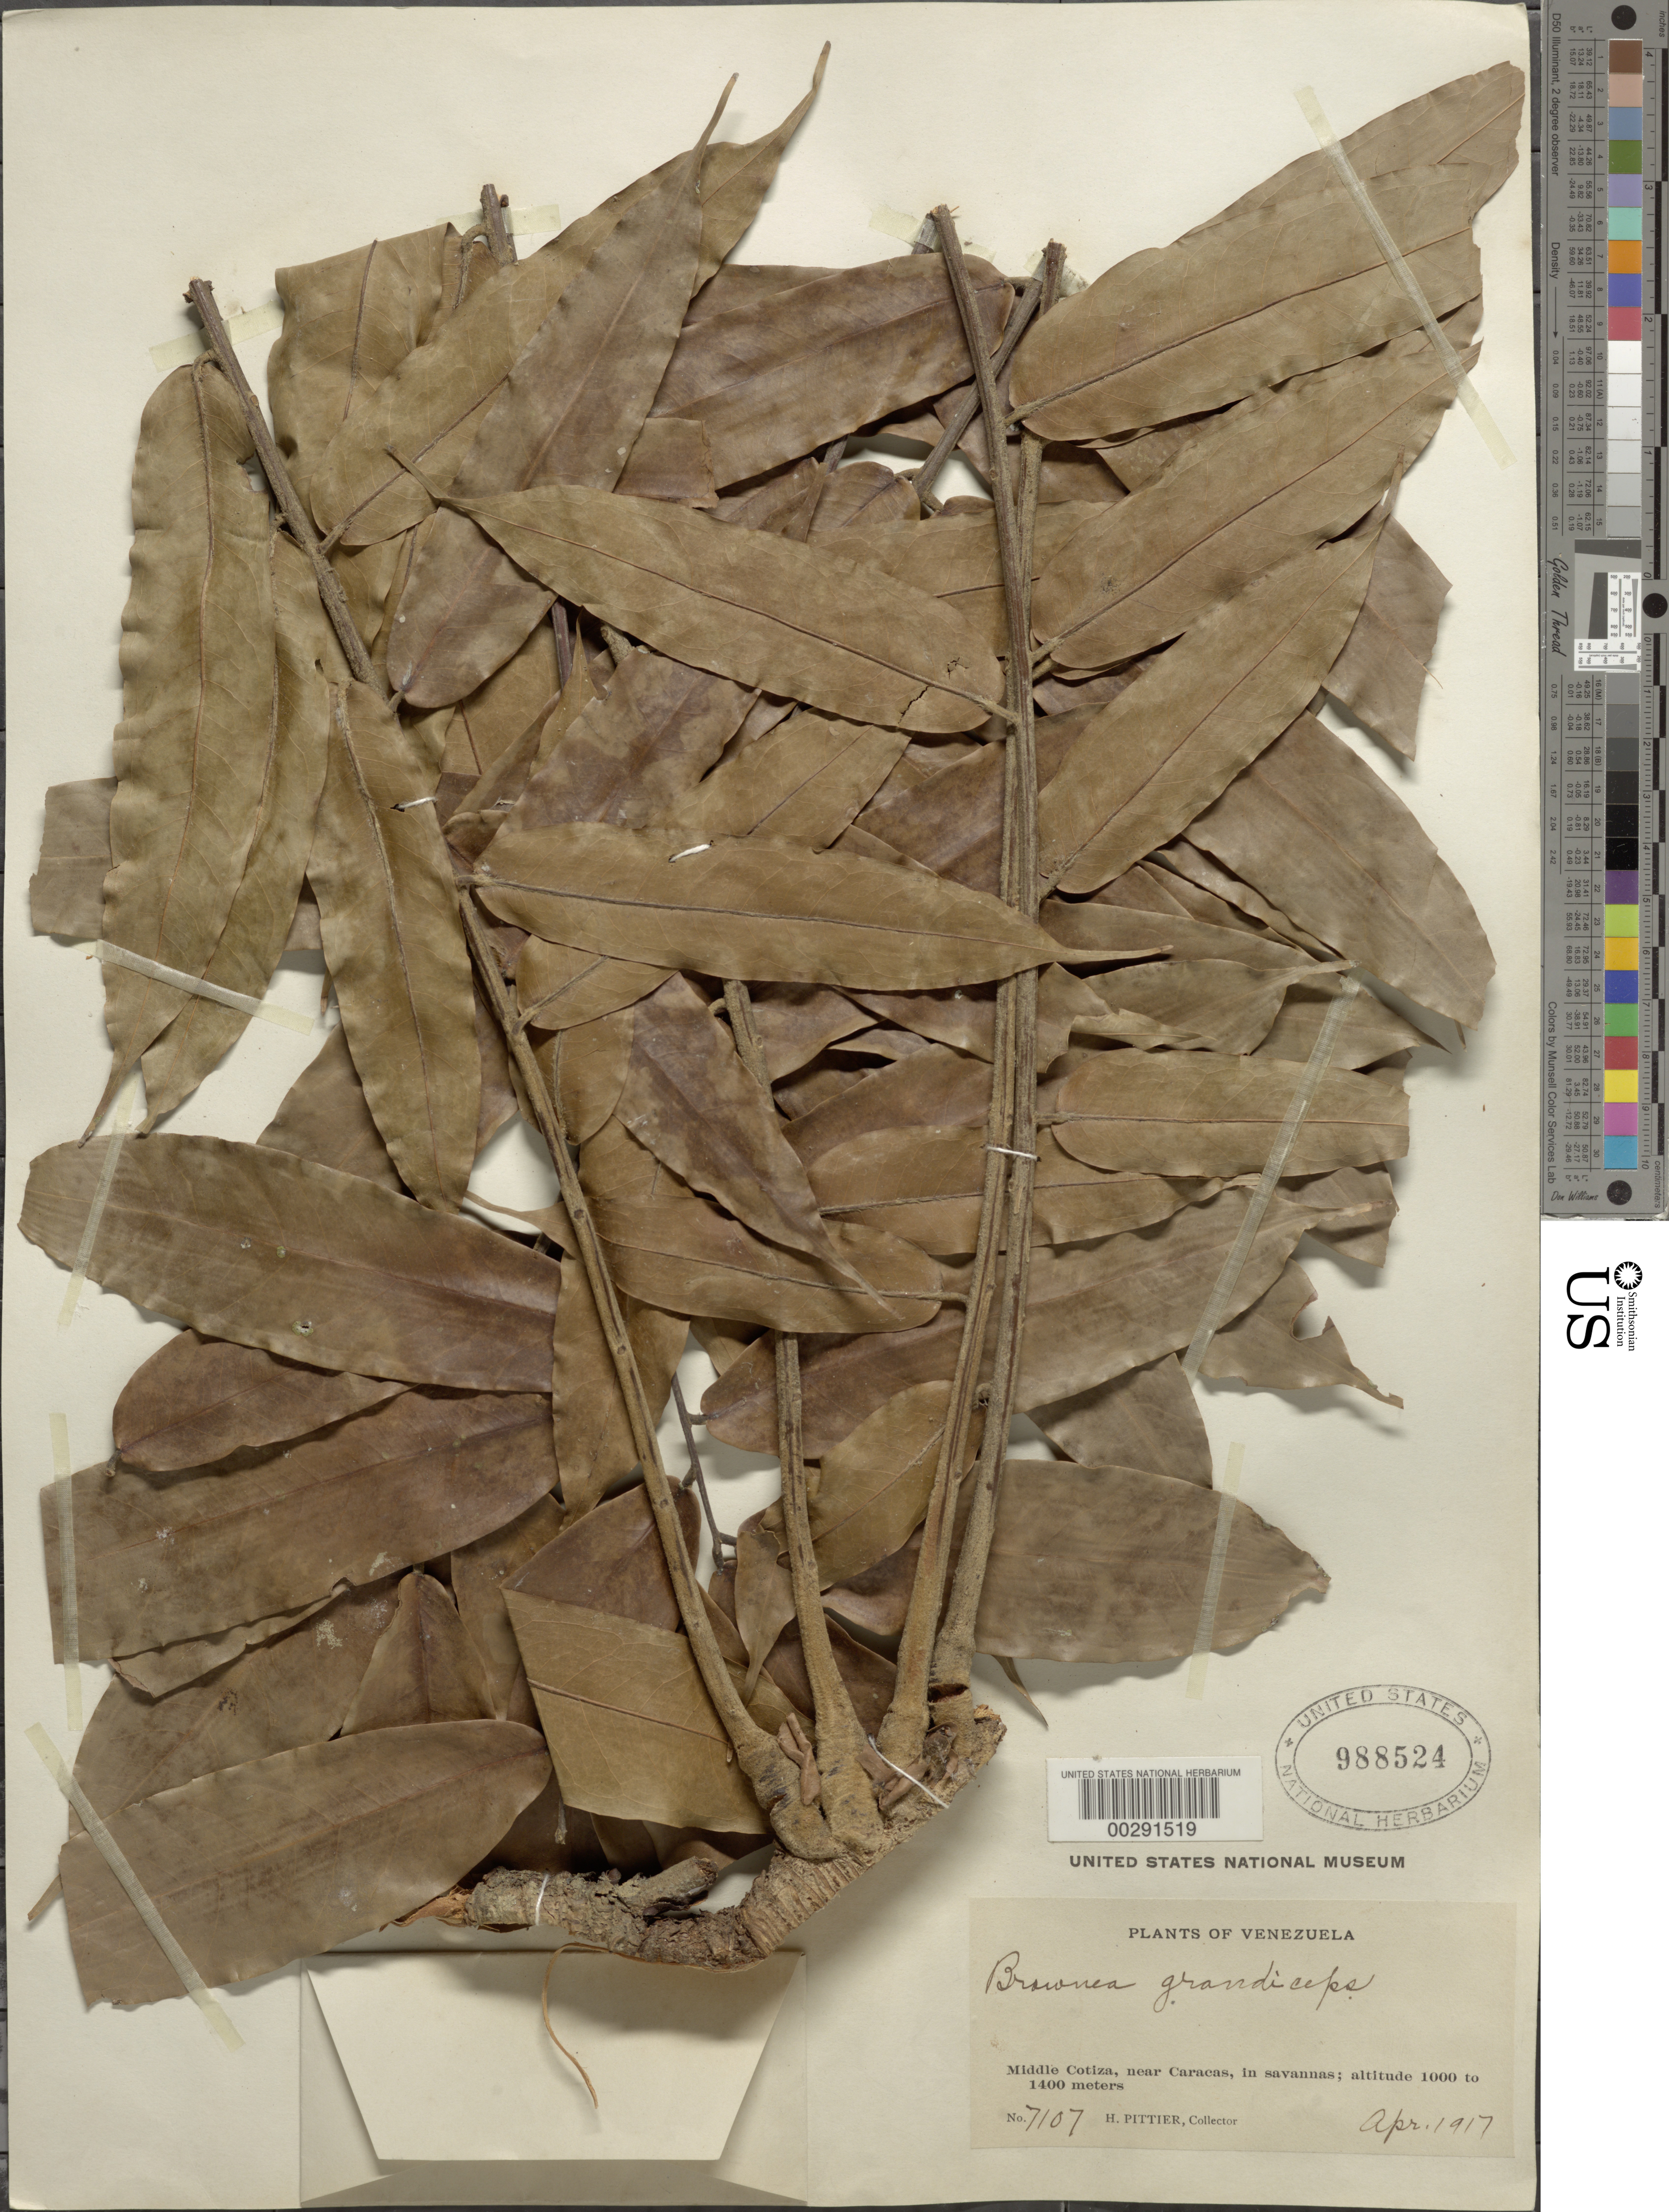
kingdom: Plantae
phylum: Tracheophyta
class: Magnoliopsida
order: Fabales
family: Fabaceae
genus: Brownea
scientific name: Brownea grandiceps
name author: Jacq.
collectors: H. F. Pittier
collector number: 7107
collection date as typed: Apr 1917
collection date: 1917-04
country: Venezuela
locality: Middle cotiza near caracas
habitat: Savannas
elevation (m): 1000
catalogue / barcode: US 988524